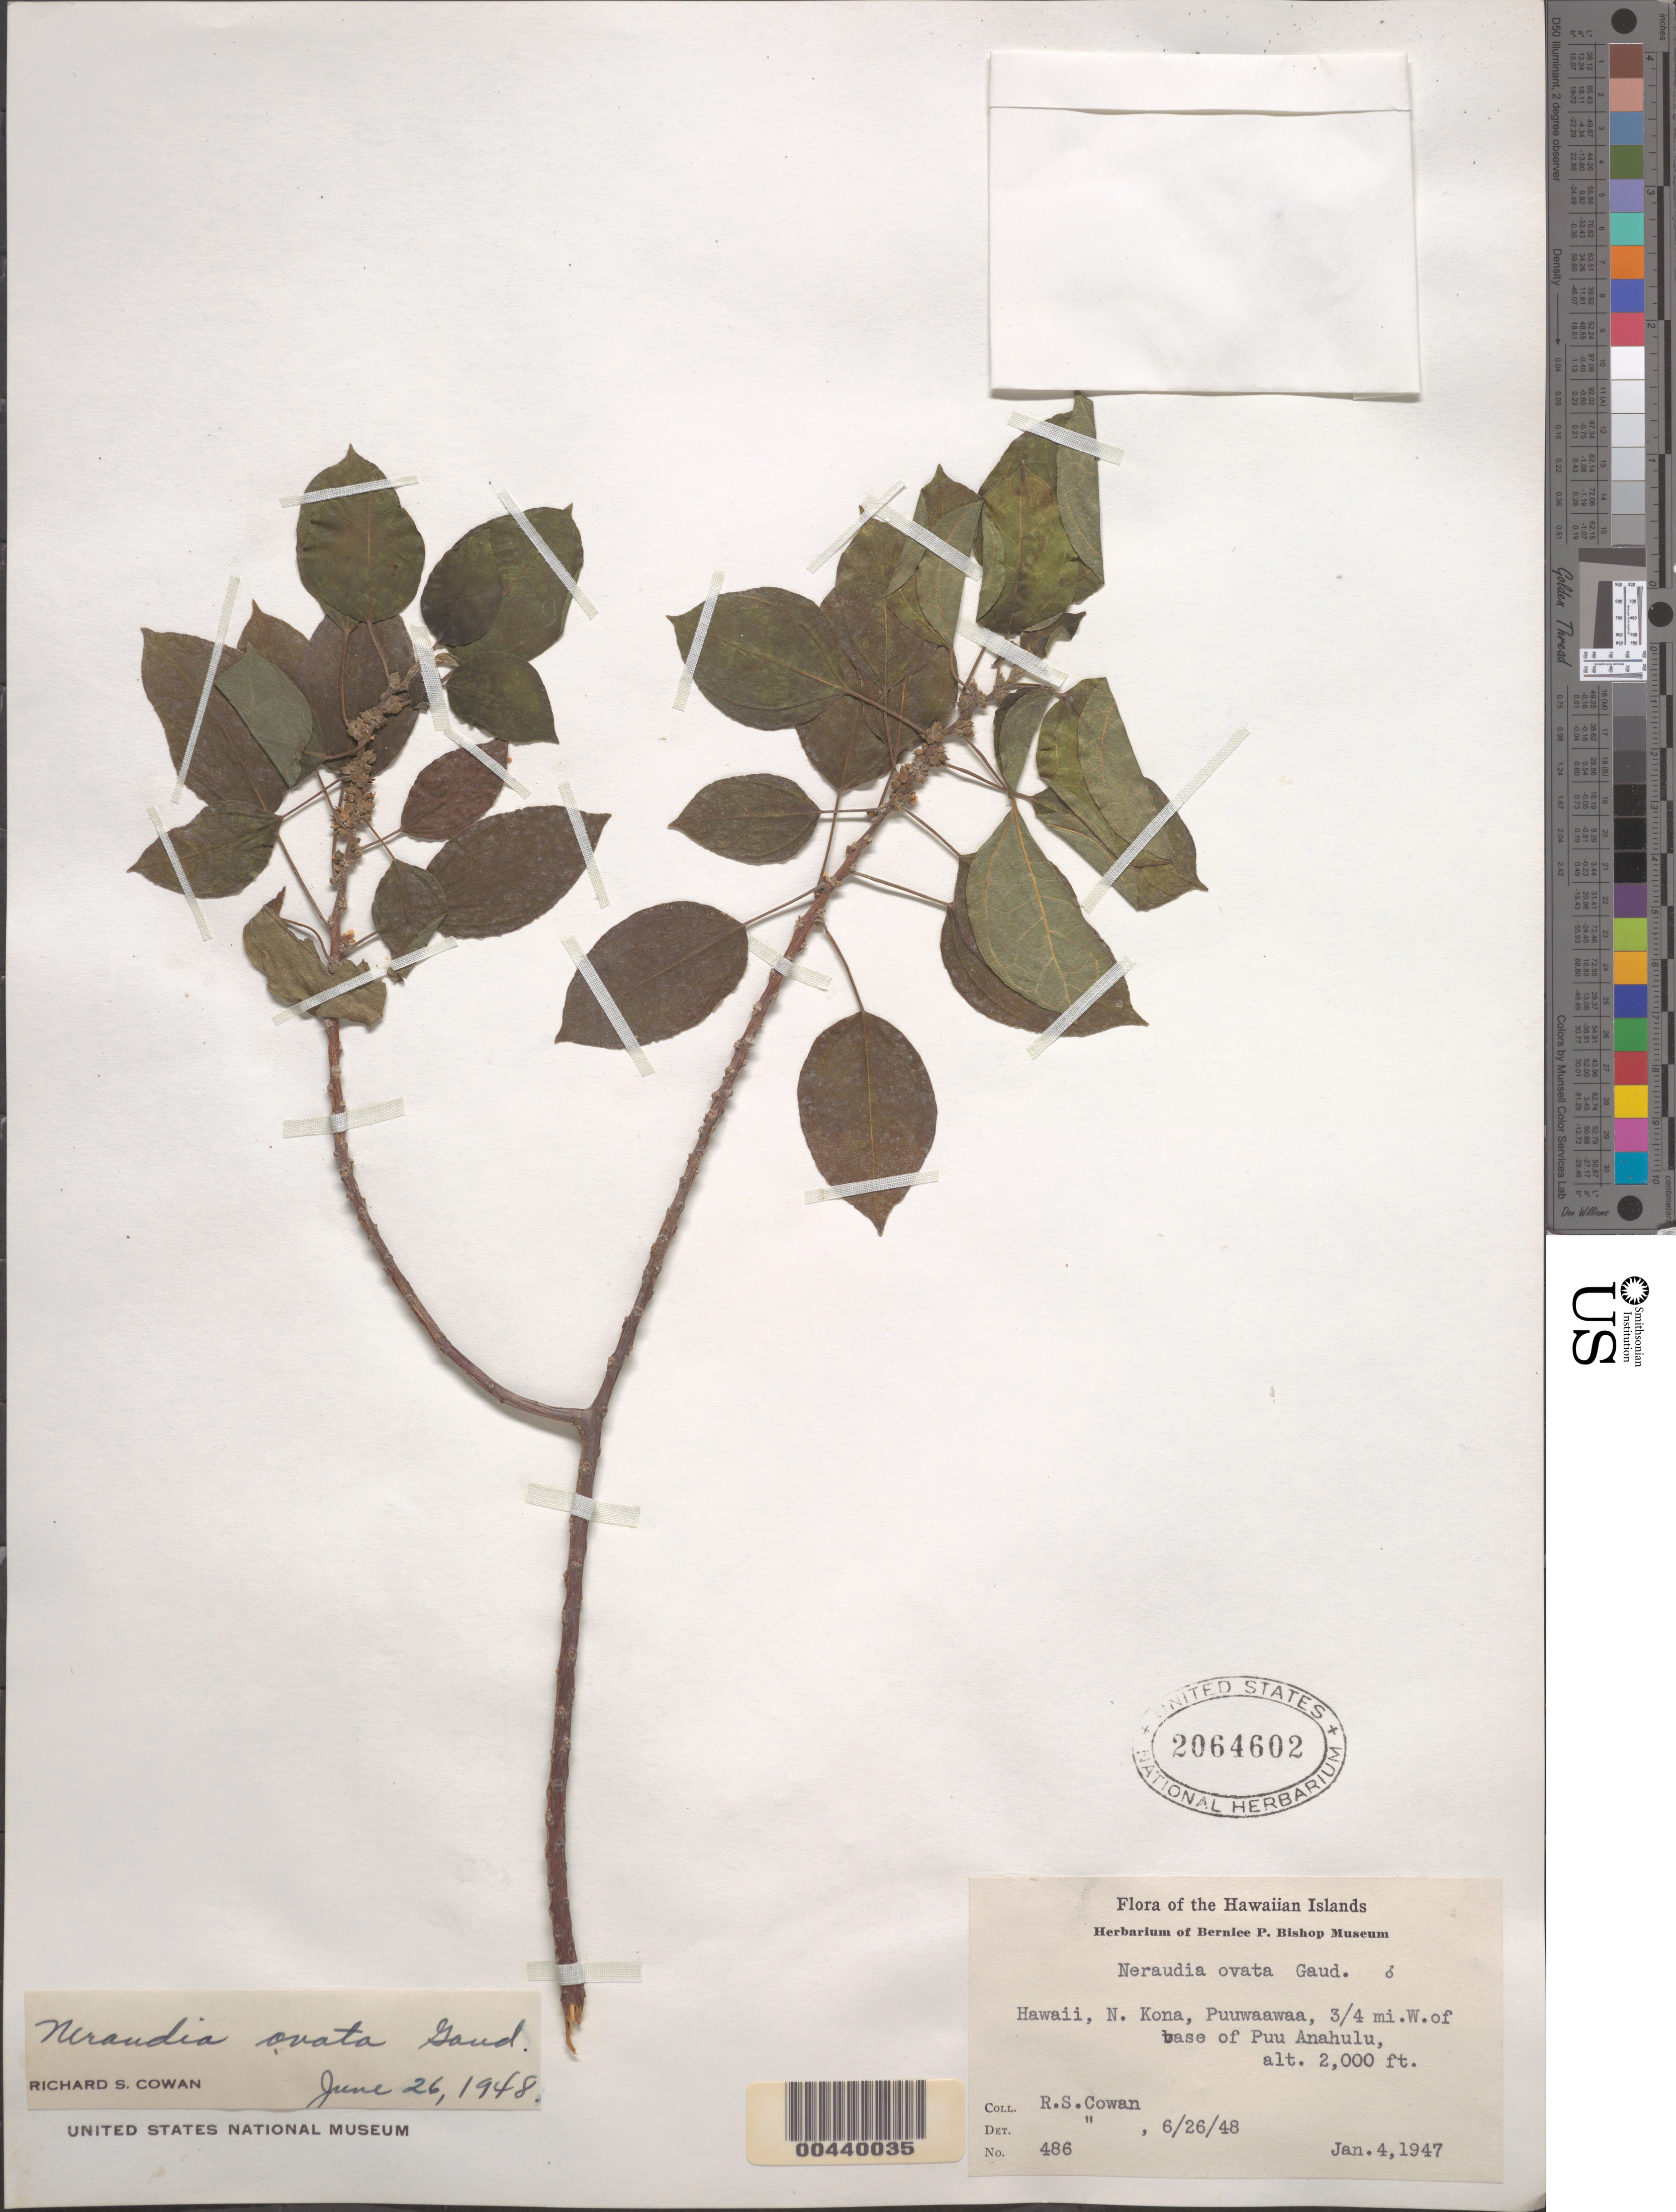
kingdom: Plantae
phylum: Tracheophyta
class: Magnoliopsida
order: Rosales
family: Urticaceae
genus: Neraudia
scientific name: Neraudia ovata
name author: Gaudich.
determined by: Cowan, R. S.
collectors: R. S. Cowan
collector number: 486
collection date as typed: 4 Jan 1947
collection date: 1947-01-04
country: United States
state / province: Hawaii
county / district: Hawaii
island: Hawaii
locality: N Kona, Puuwaawaa. 0.75 mi W of base of Puu Anahulu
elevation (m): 610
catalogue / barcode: US 2064602